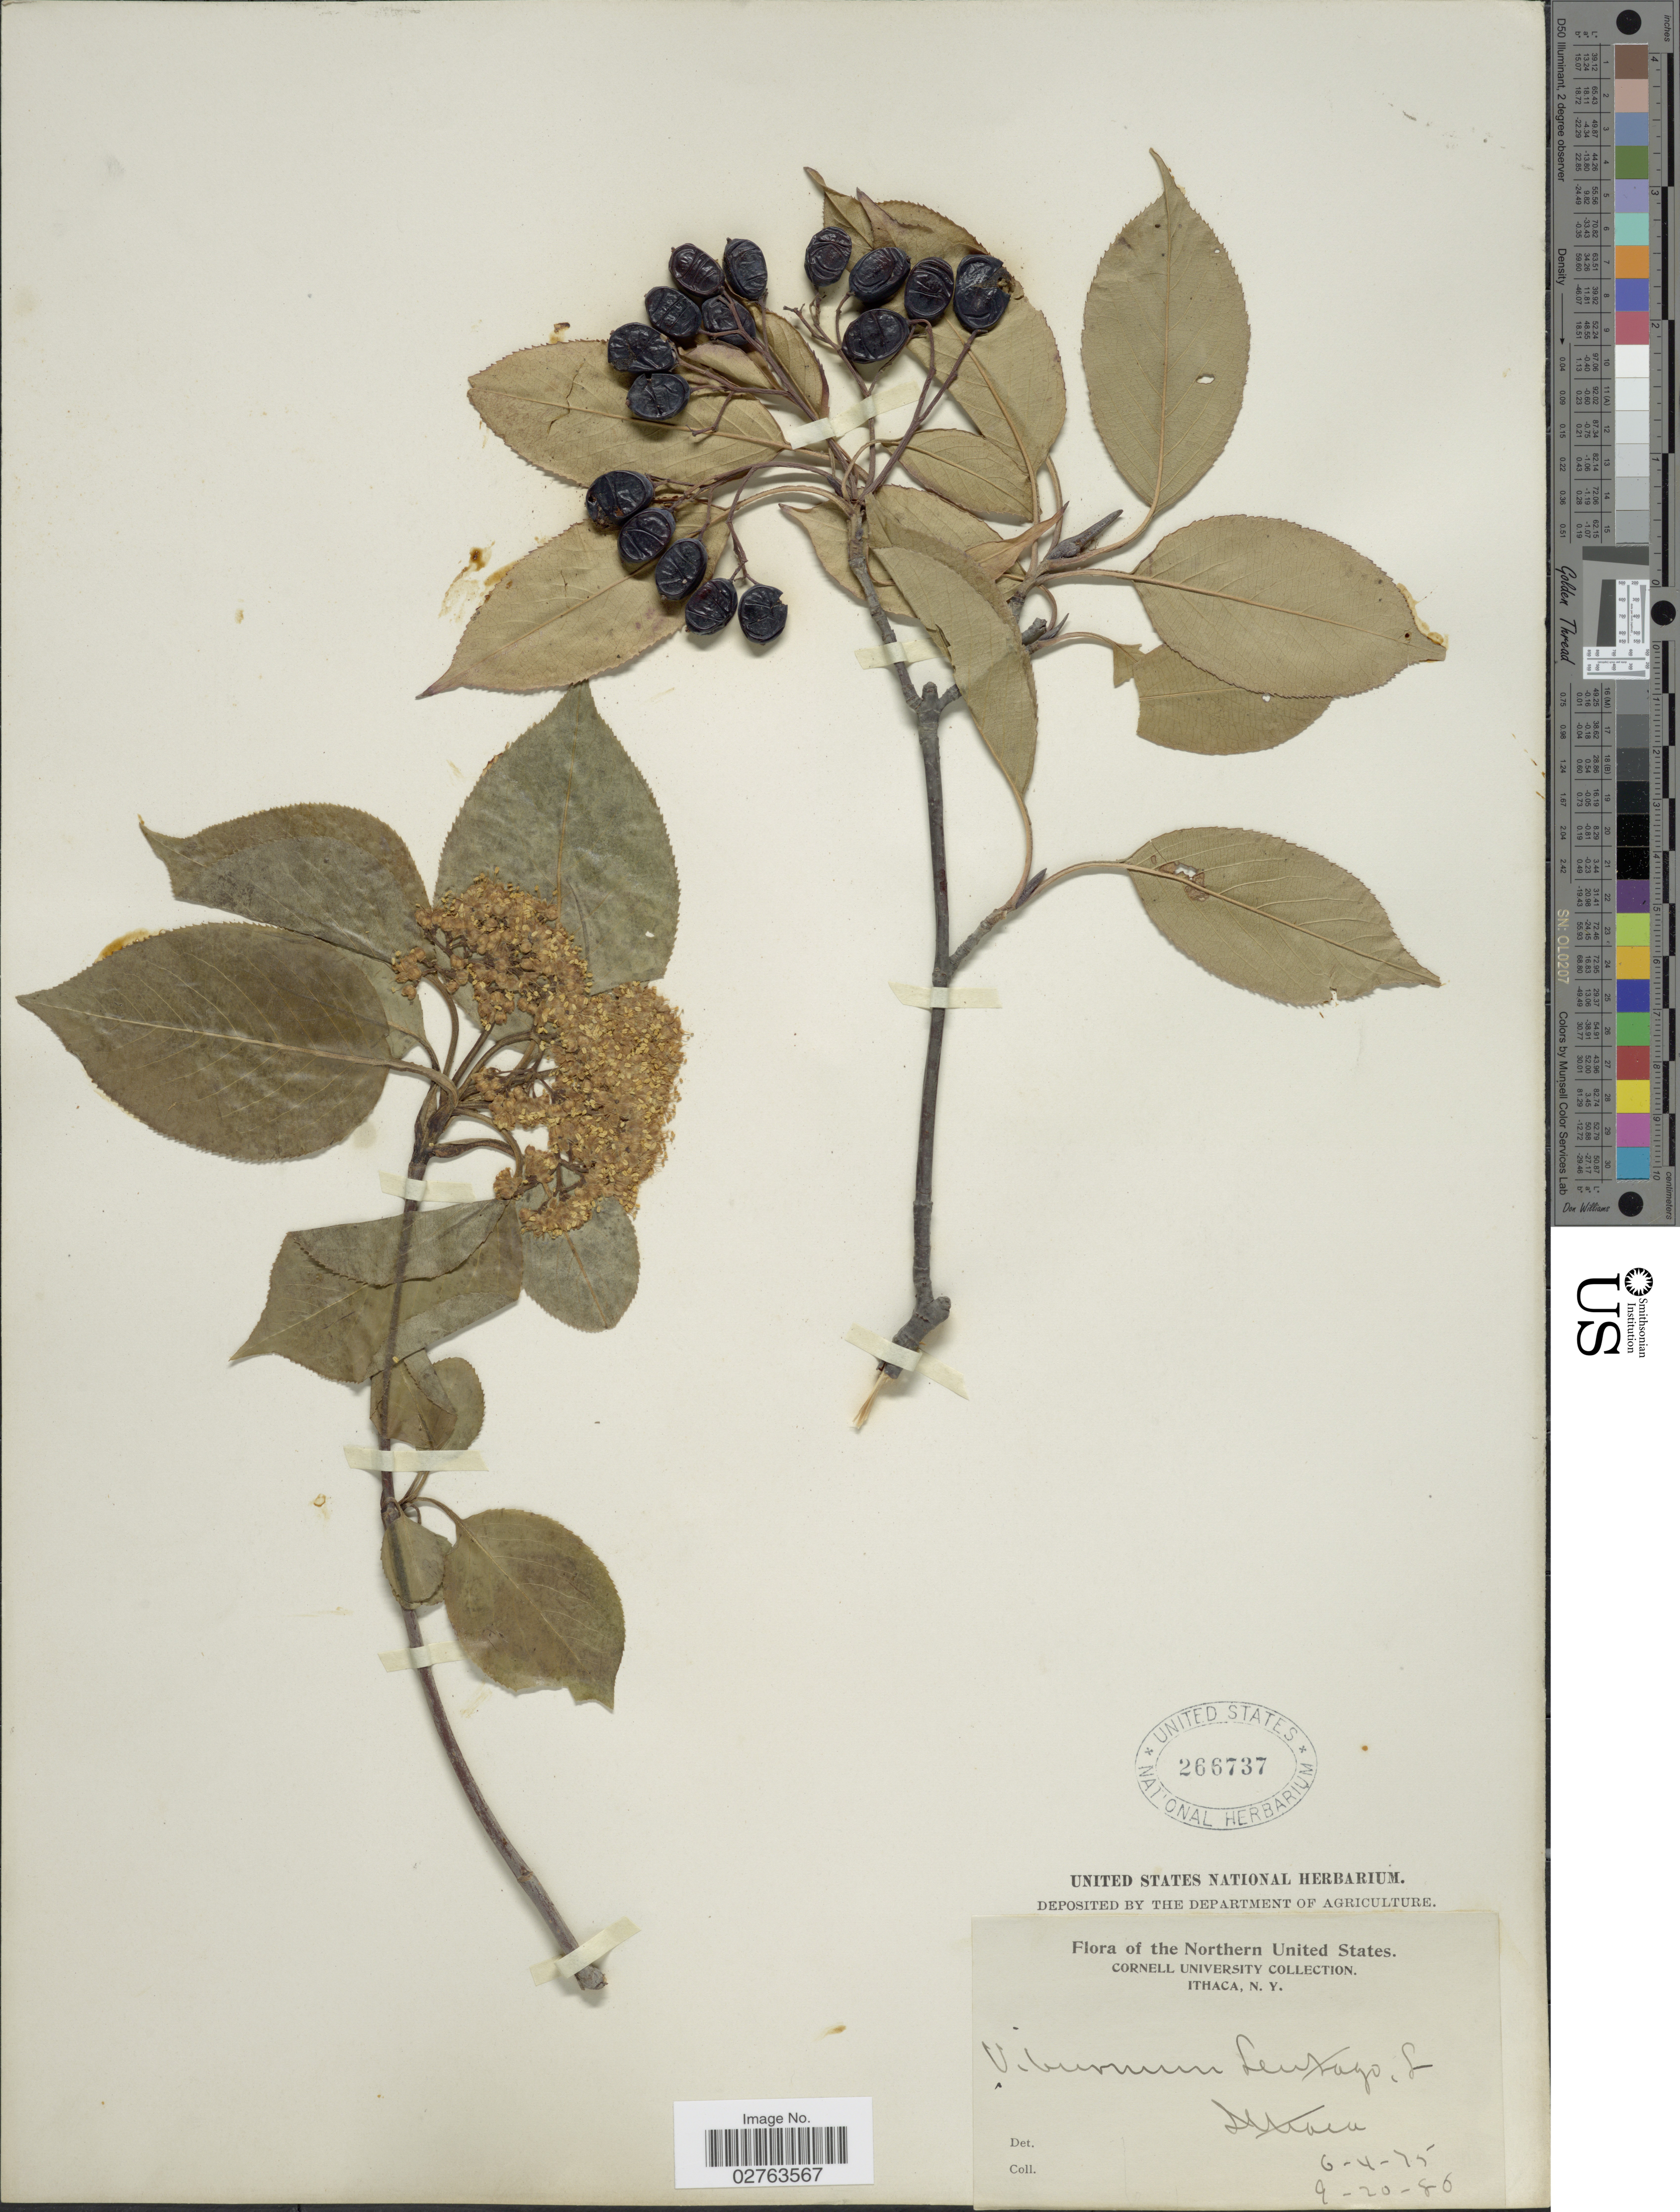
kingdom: Plantae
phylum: Tracheophyta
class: Magnoliopsida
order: Dipsacales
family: Viburnaceae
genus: Viburnum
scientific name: Viburnum lentago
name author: L.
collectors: Cornell University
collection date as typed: Transcribed d/m/y: 4/6/75 to 20/9/80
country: United States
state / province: New York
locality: Northern United States. Ithaca.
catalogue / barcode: US 266737